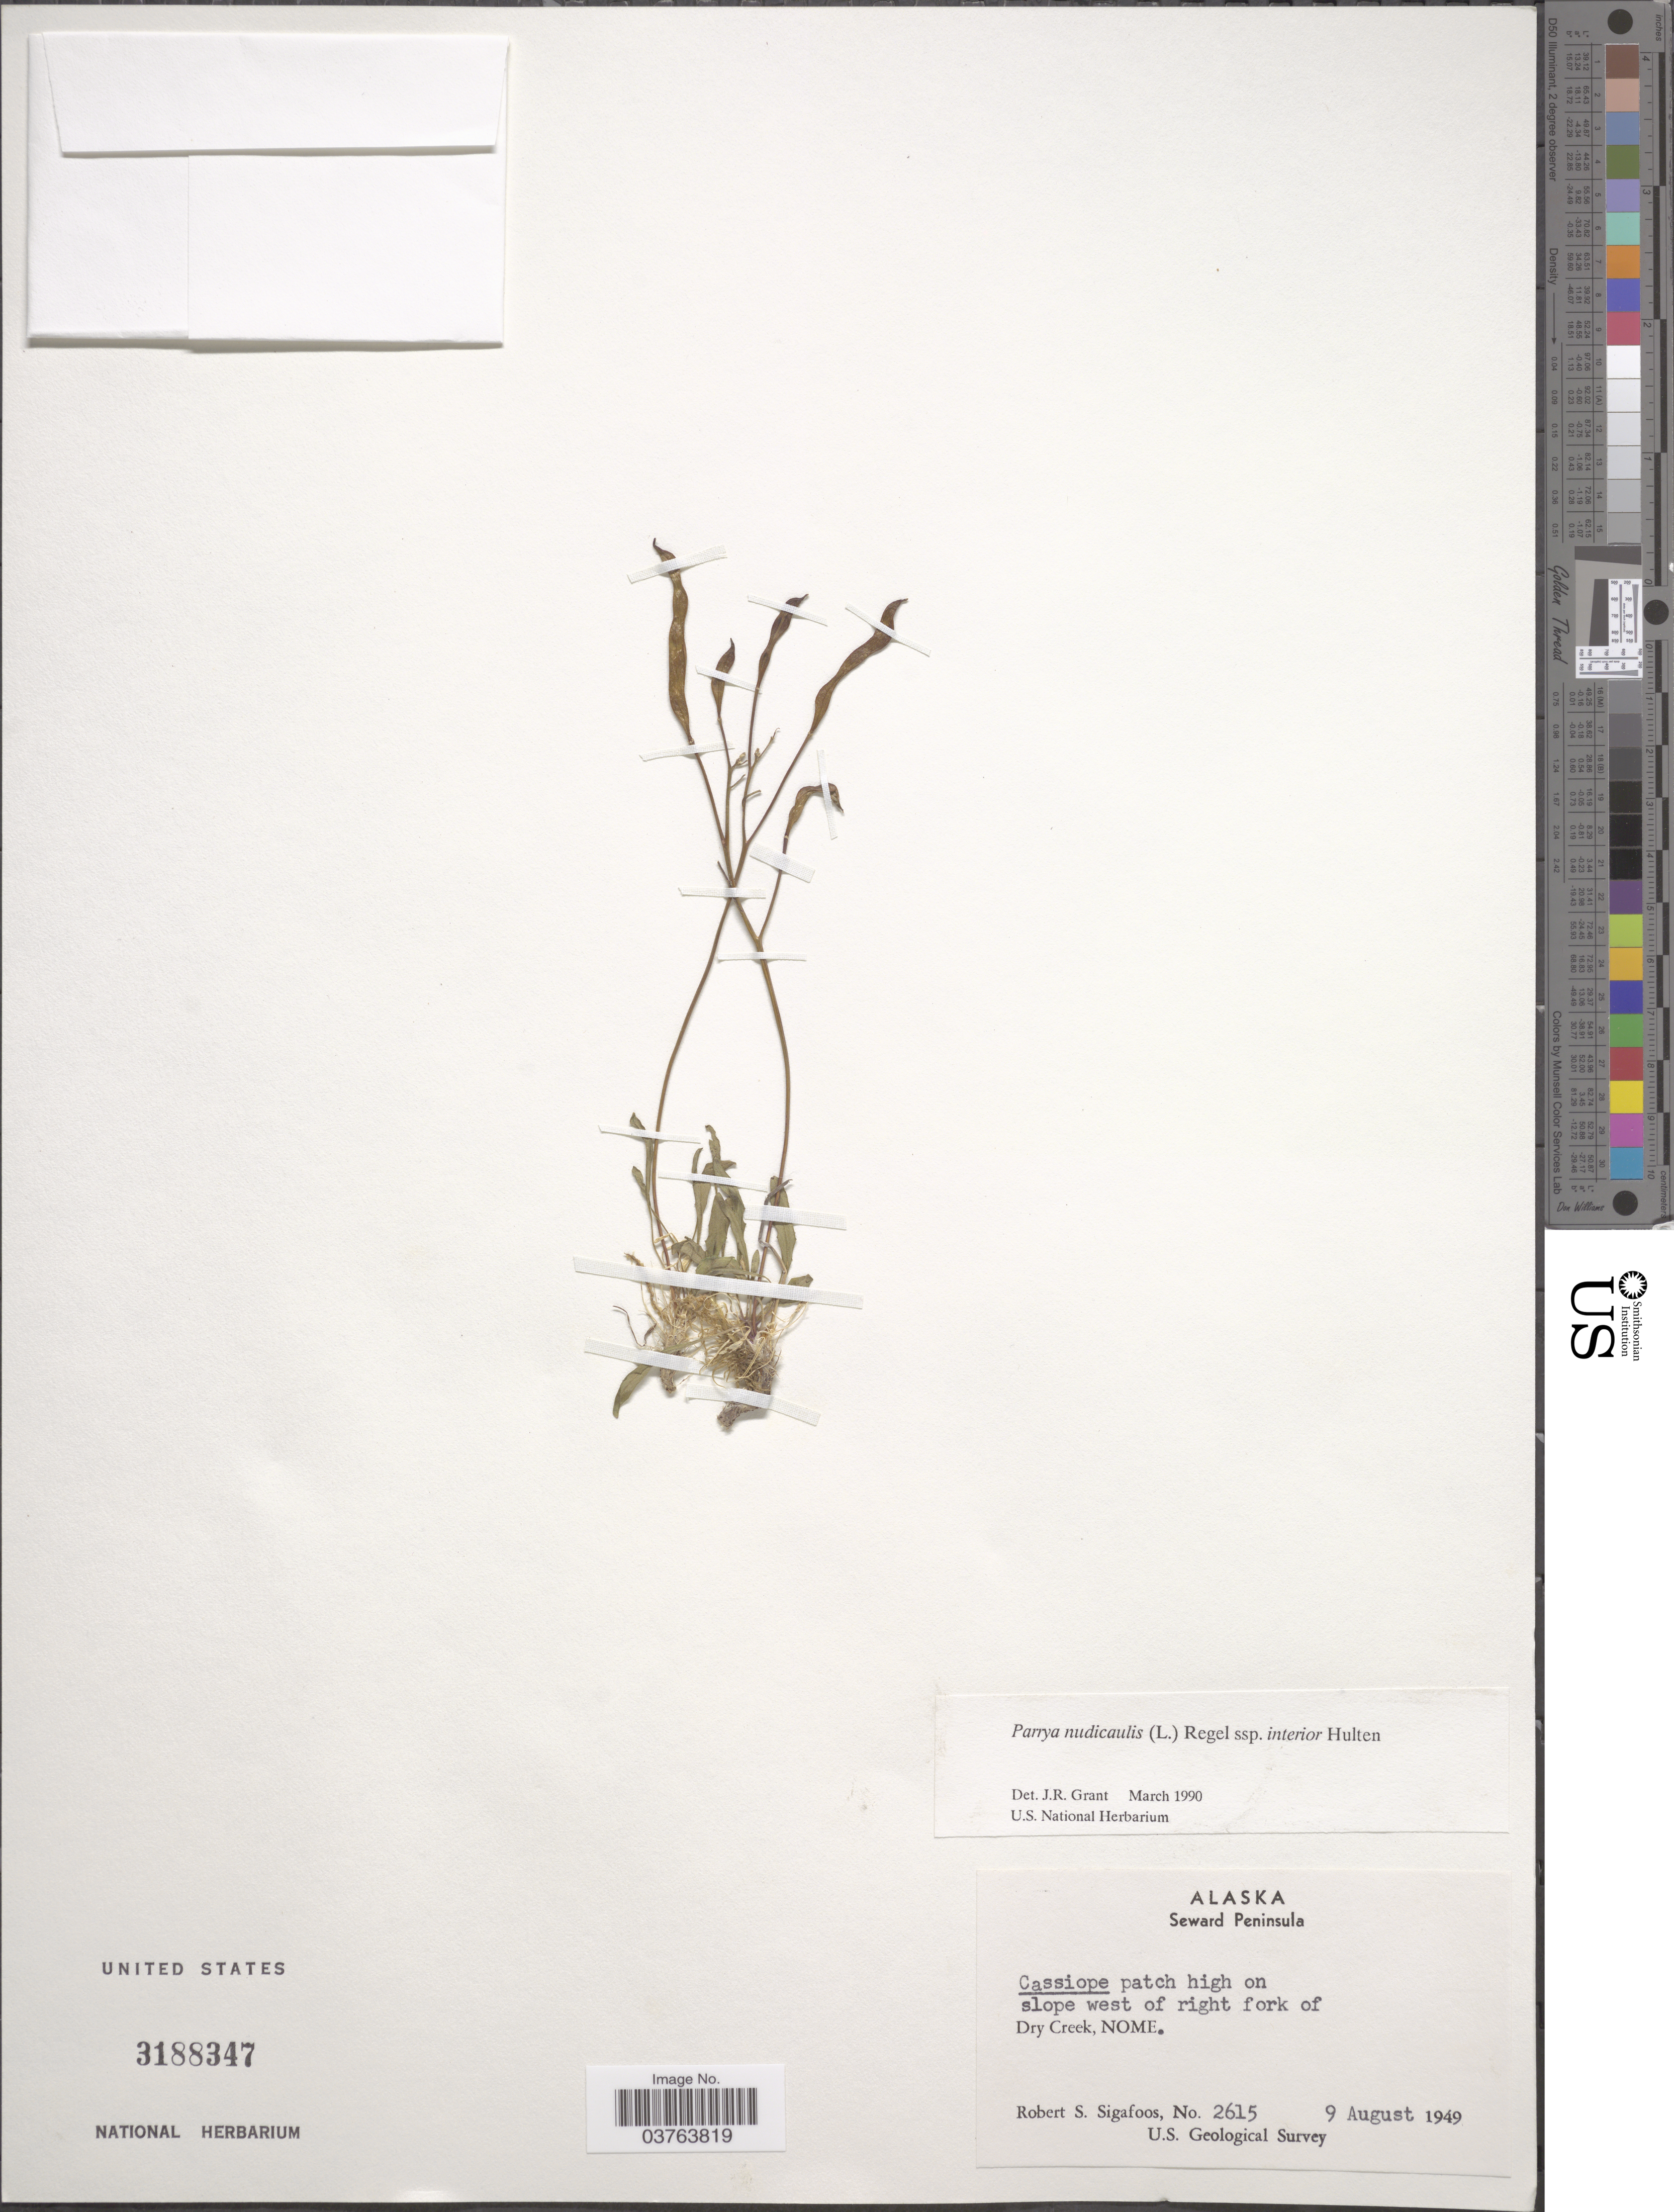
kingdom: Plantae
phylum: Tracheophyta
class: Magnoliopsida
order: Brassicales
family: Brassicaceae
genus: Parrya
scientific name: Parrya nudicaulis subsp. interior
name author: Hultén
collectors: R. Sigafoos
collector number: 2615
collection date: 1949-08-09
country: United States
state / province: Alaska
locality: Seward Peninsula. West of right fork of Dry Creek, Nome.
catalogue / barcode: US 3188347